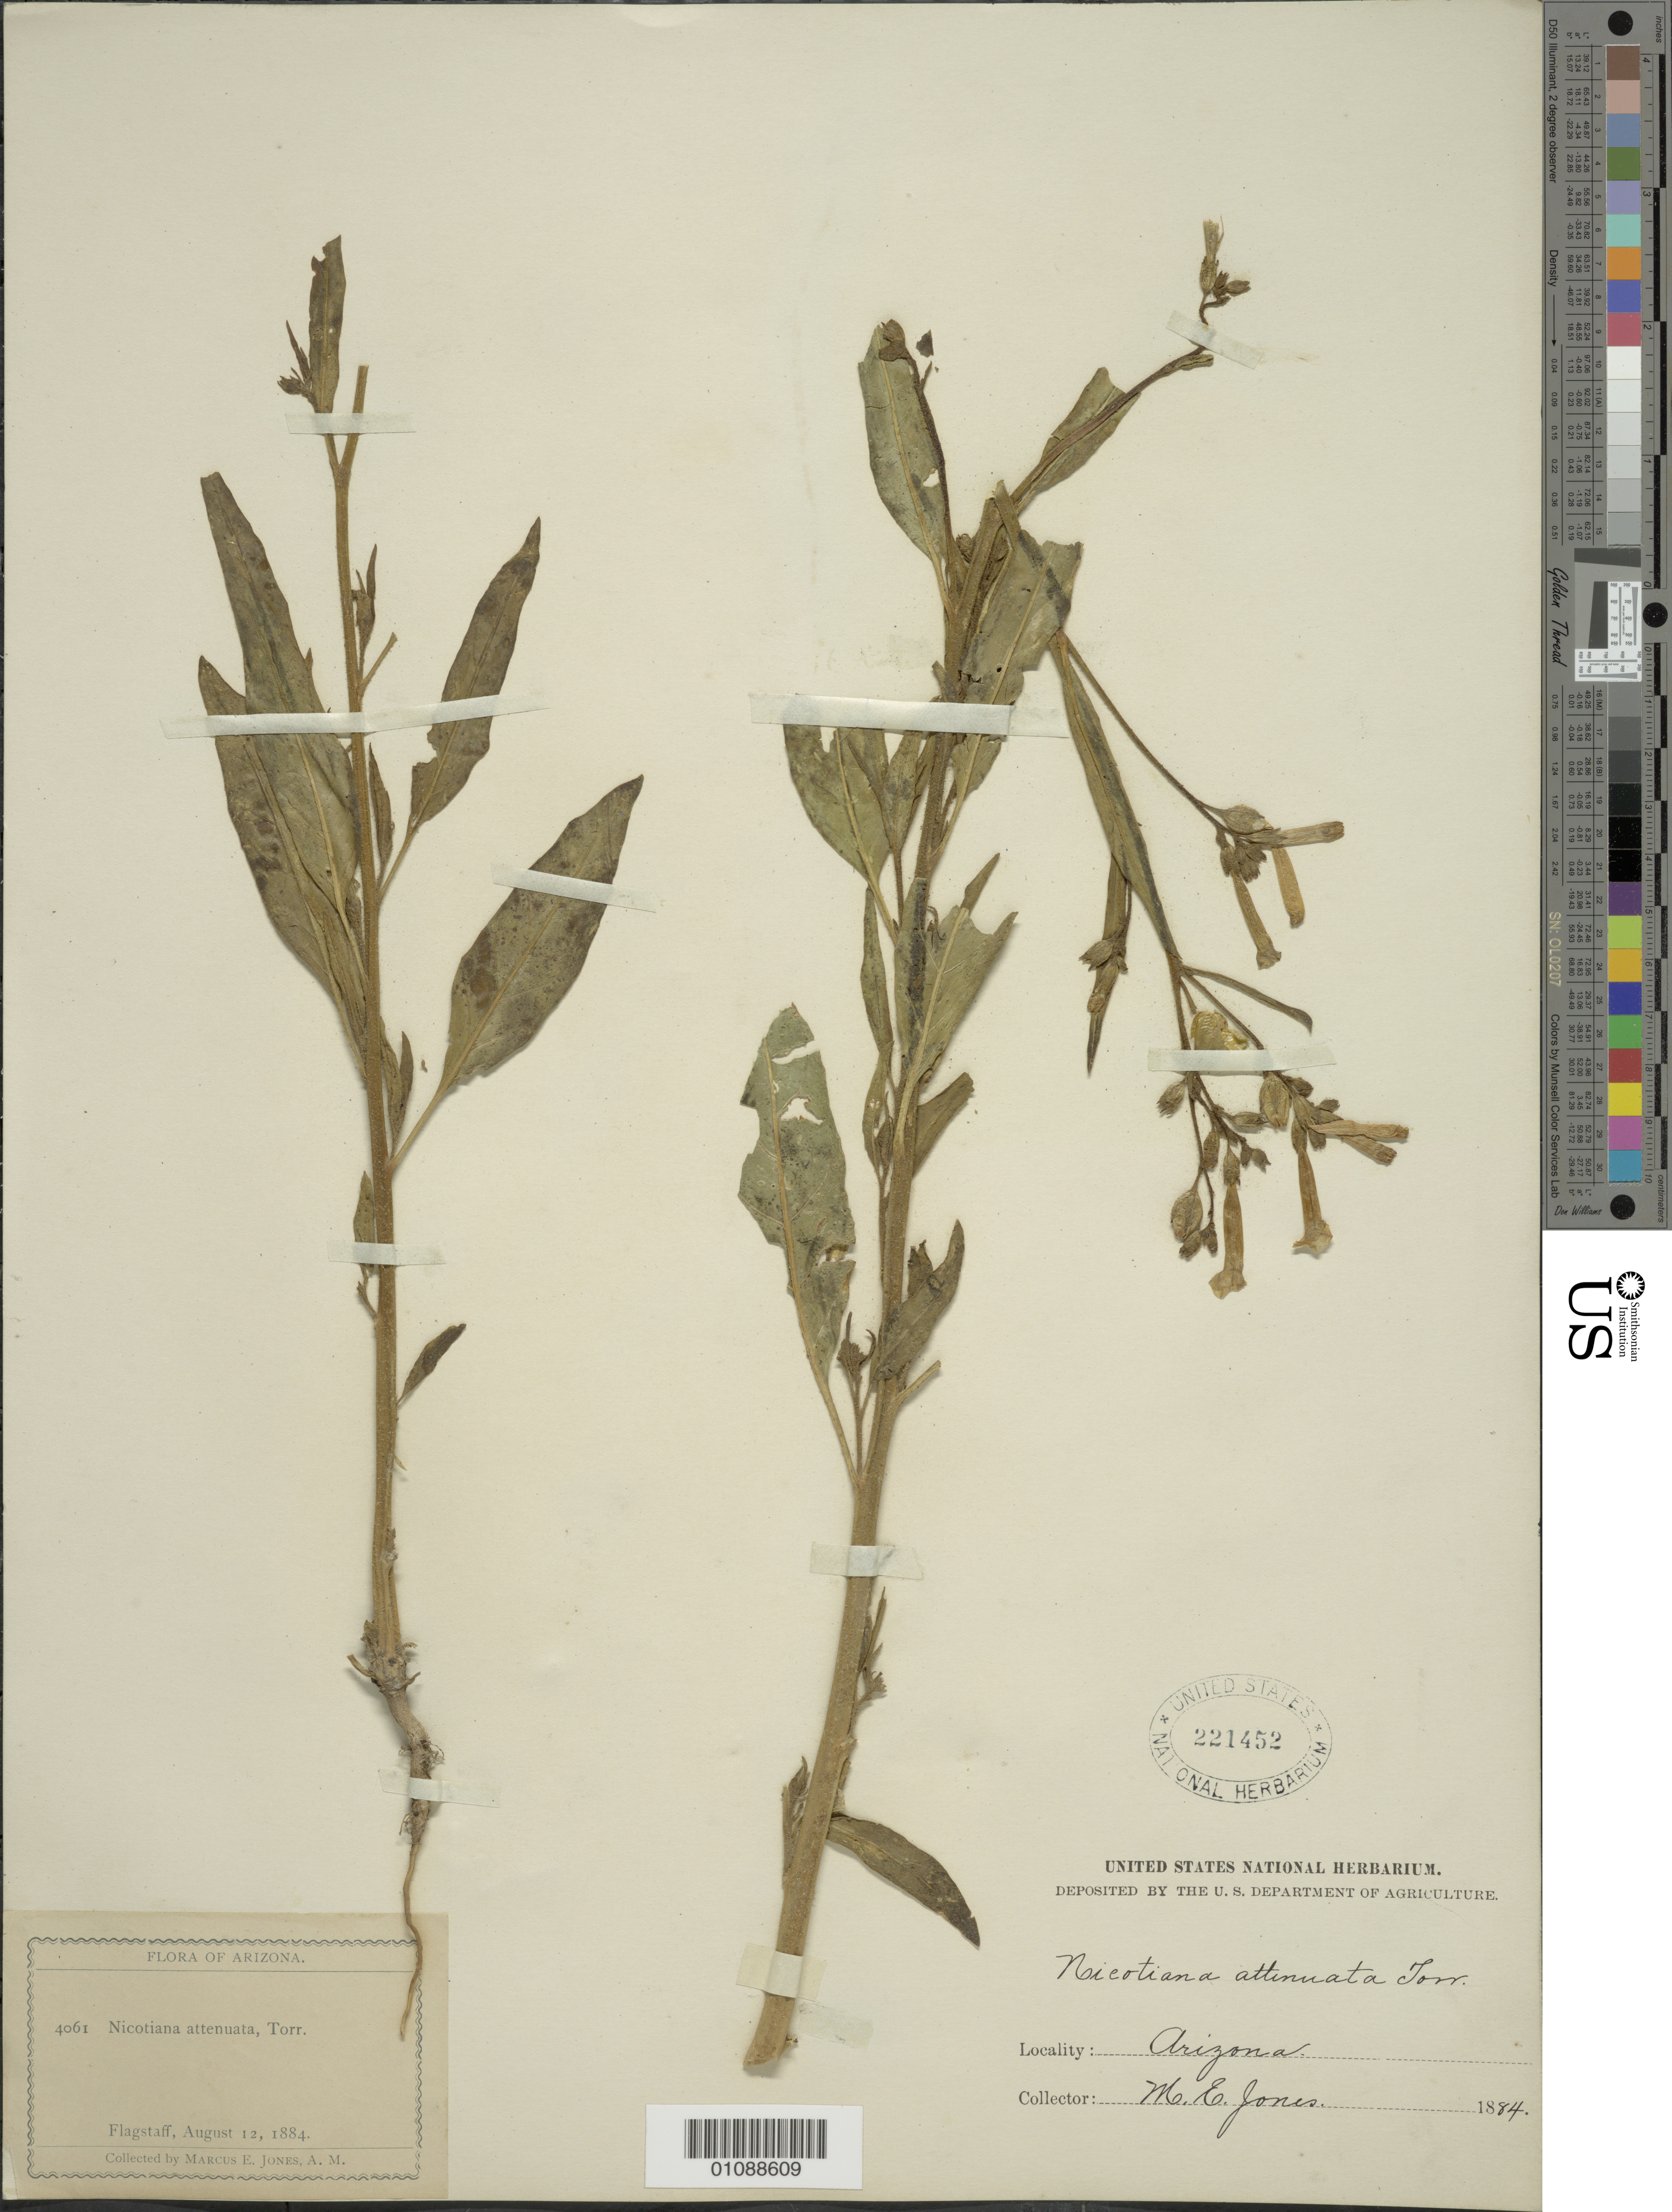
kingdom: Plantae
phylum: Tracheophyta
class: Magnoliopsida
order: Solanales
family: Solanaceae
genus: Nicotiana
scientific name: Nicotiana attenuata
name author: Torr. ex S. Watson in C. King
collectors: M. E. Jones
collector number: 4061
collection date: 1884-08-12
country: United States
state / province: Arizona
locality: Flagstaff.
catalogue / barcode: US 221452